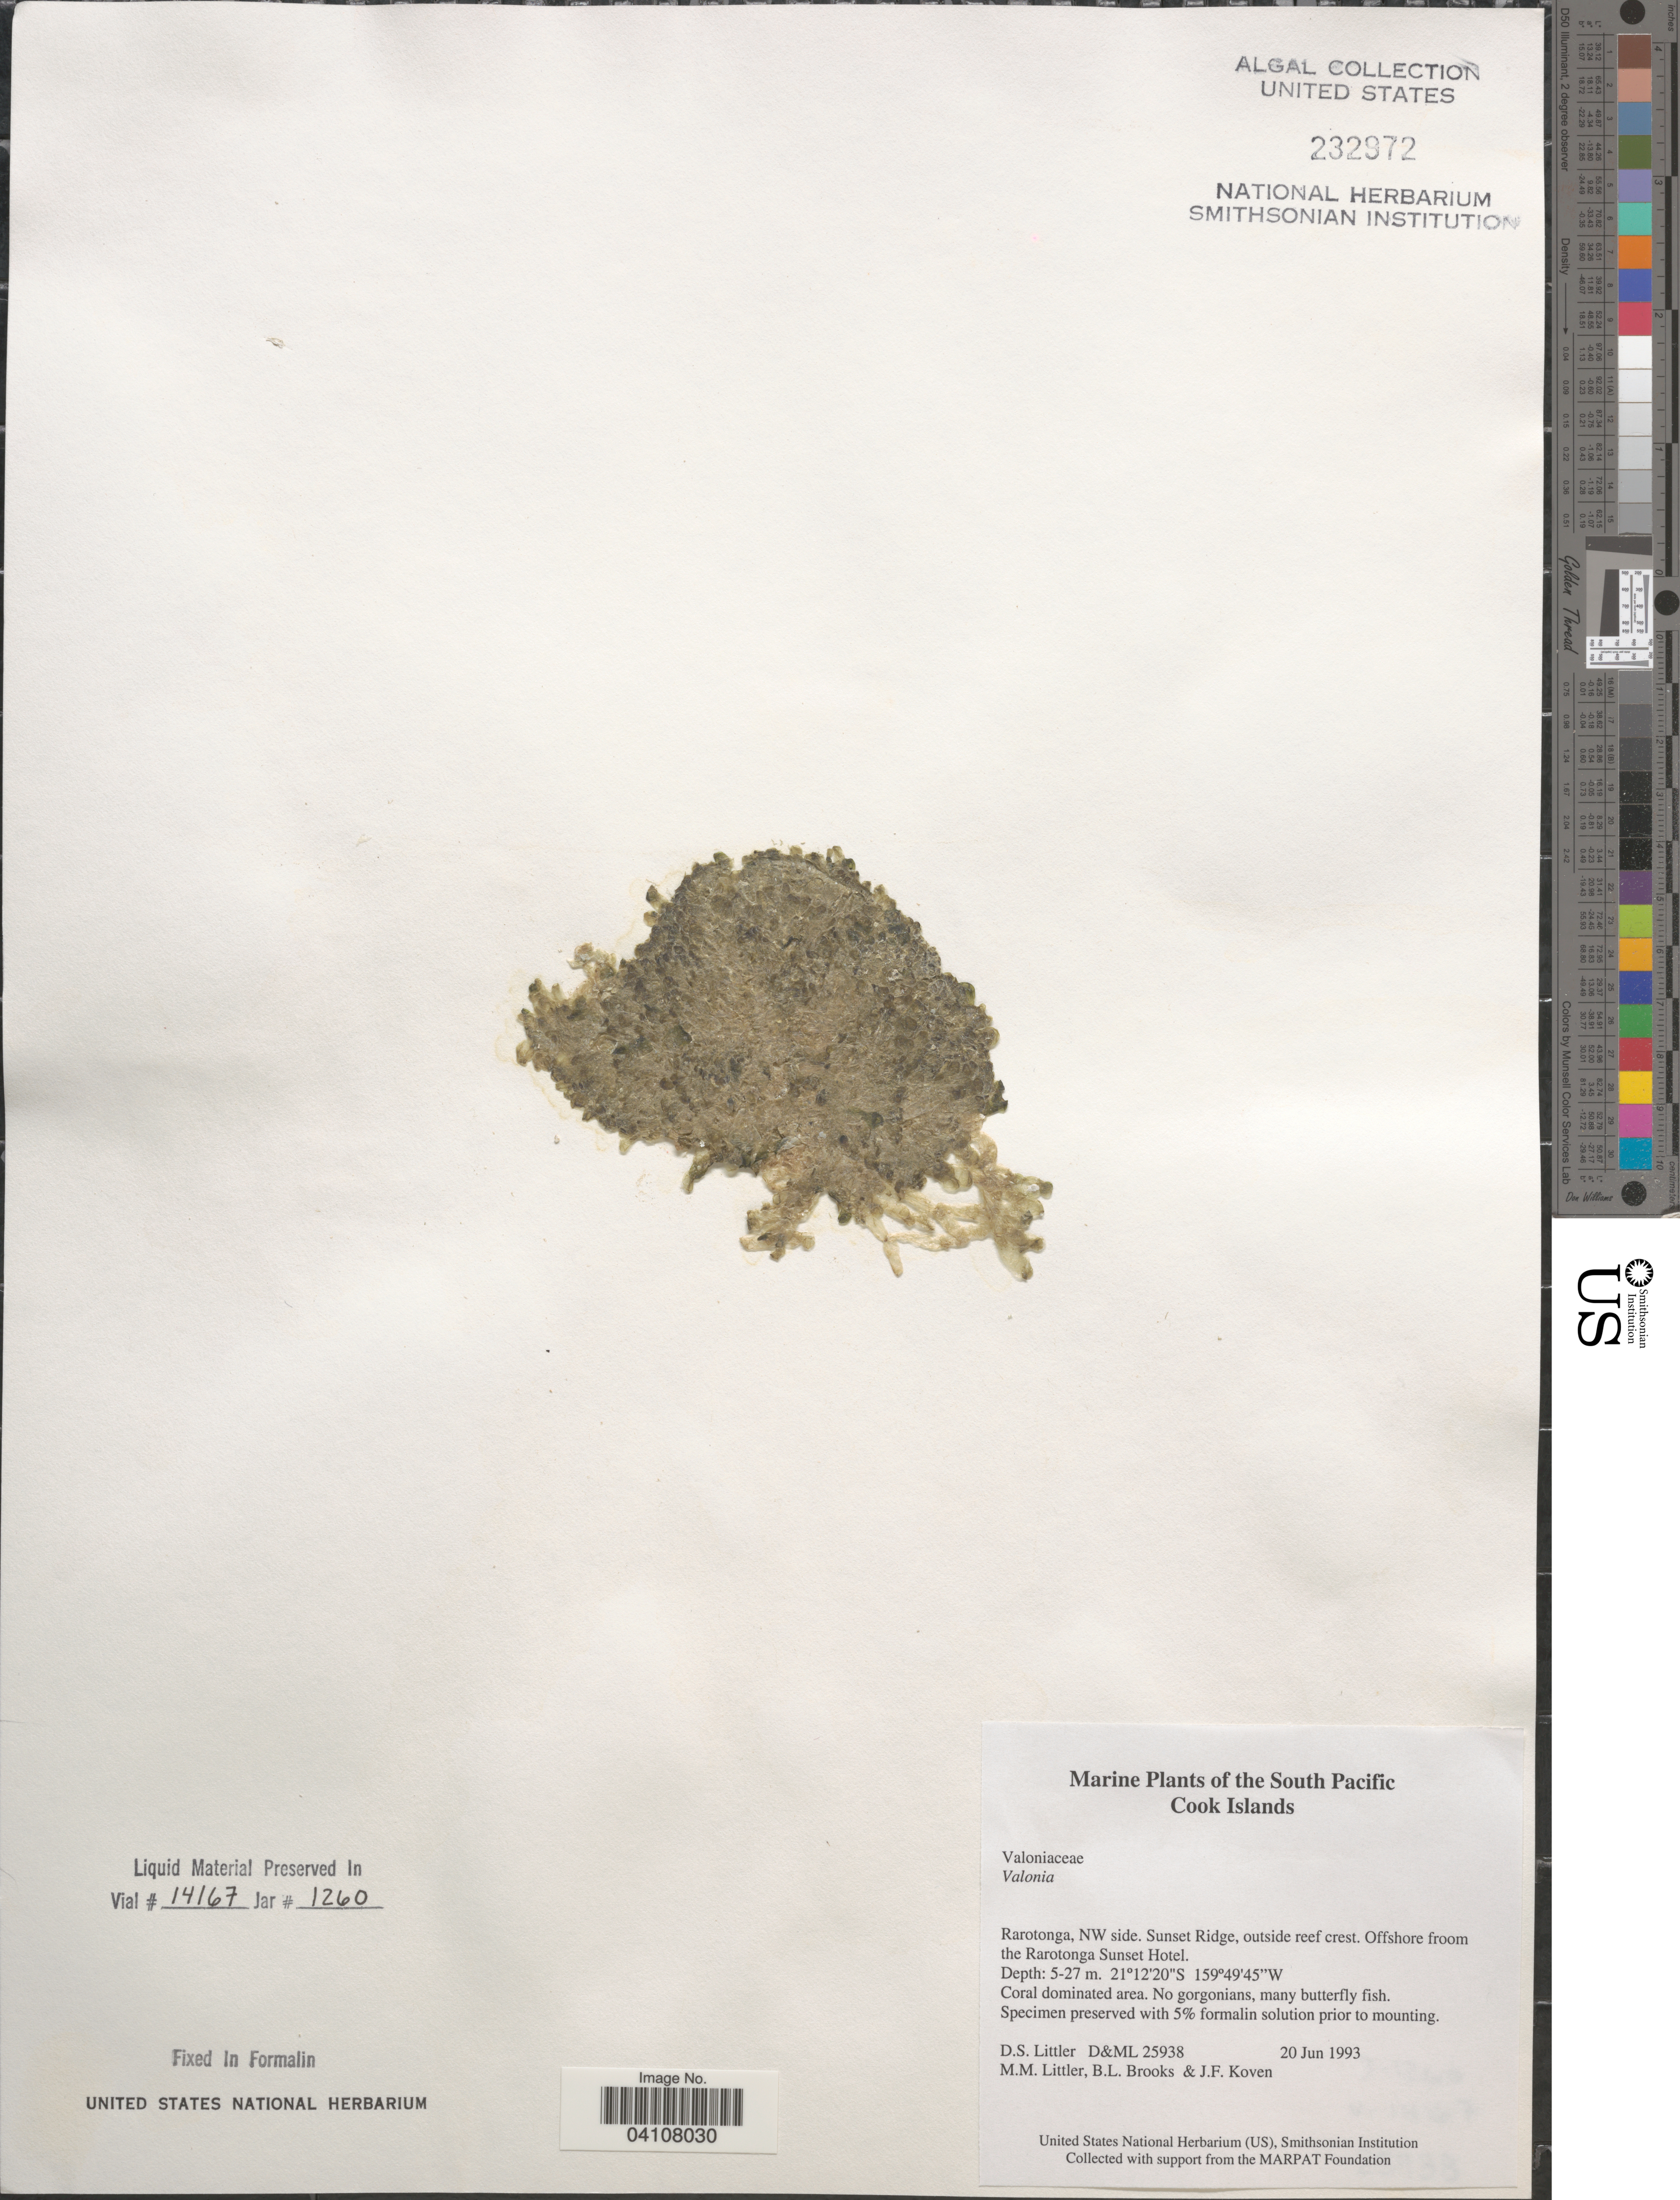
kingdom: Plantae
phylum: Chlorophyta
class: Ulvophyceae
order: Siphonocladales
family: Valoniaceae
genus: Valonia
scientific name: Valonia sp.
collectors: D. S. Littler, B. Brooks & J. Koven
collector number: D&ML25938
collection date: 1993-06-20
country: Cook Islands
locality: The South Pacific. Rarotonga, NW side. Sunset Ridge, outside reef crest. Offshore from the Rarotonga Sunset Hotel.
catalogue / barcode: US 232972